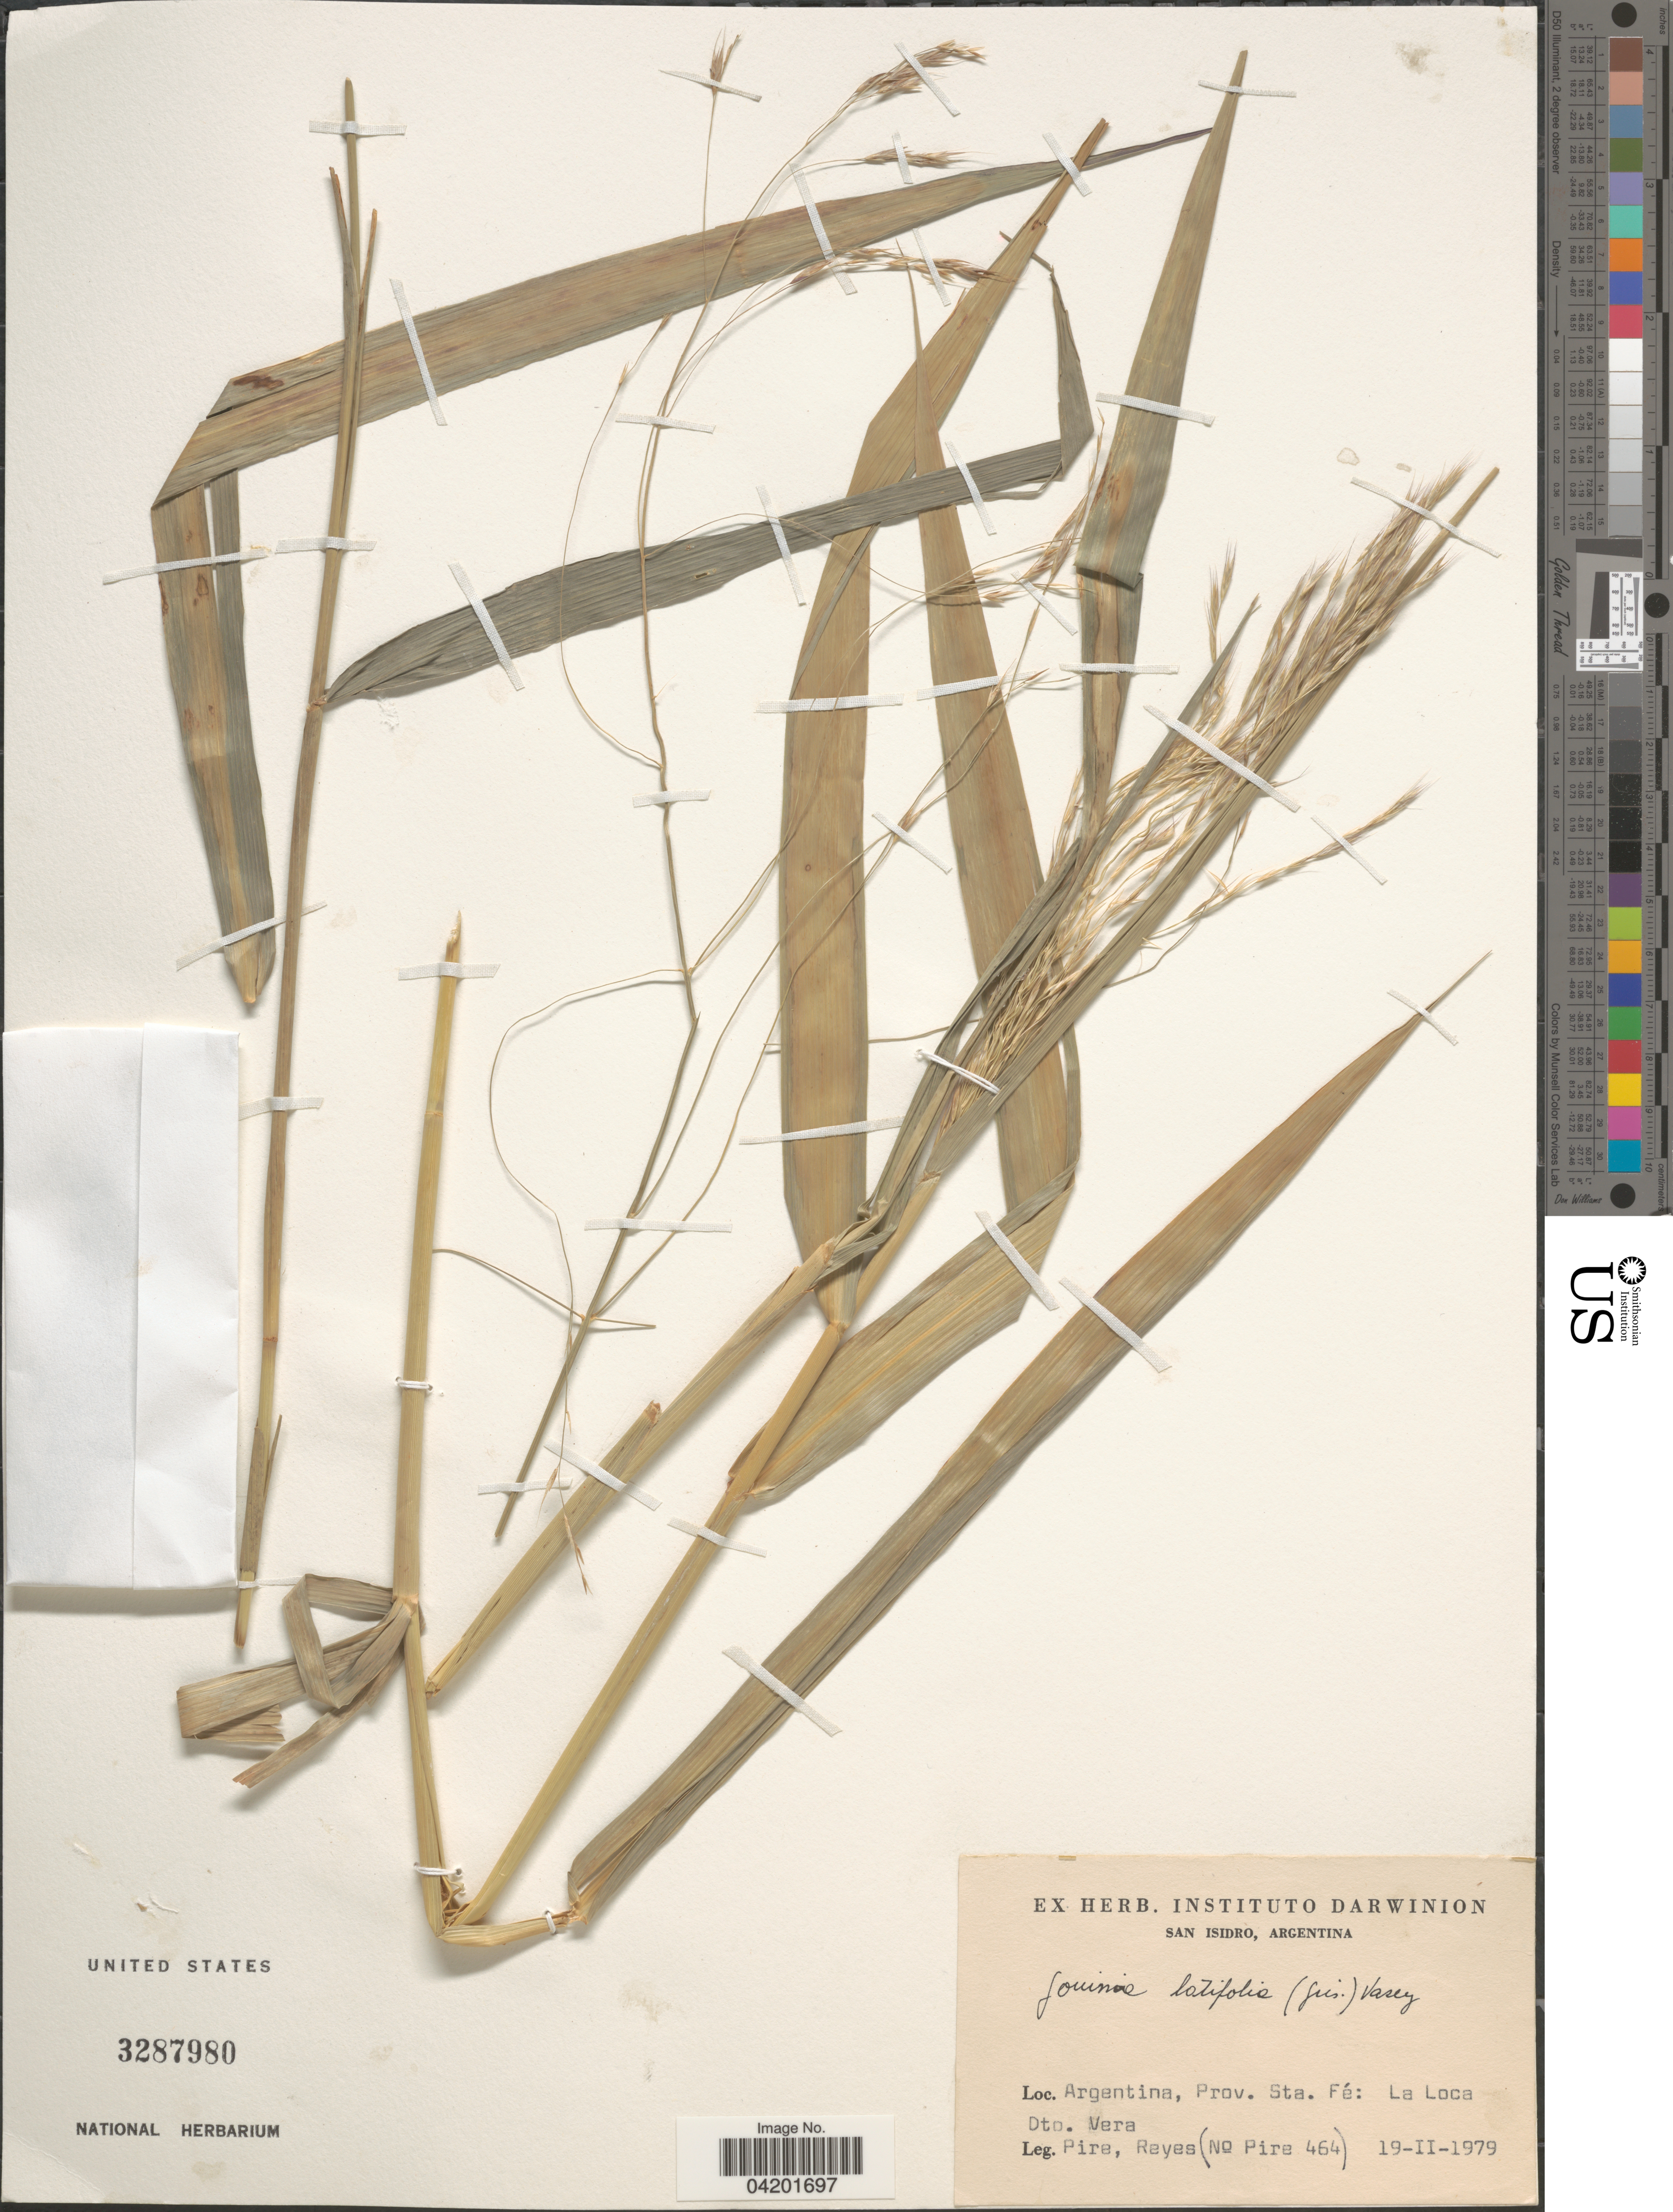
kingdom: Plantae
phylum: Tracheophyta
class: Liliopsida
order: Poales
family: Poaceae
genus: Gouinia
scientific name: Gouinia latifolia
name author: Vasey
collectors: Piré & Reyes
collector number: Pire 464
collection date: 1979-02-19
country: Argentina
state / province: Santa Fe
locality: La Loca. Dto. Vera.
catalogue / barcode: US 3287980